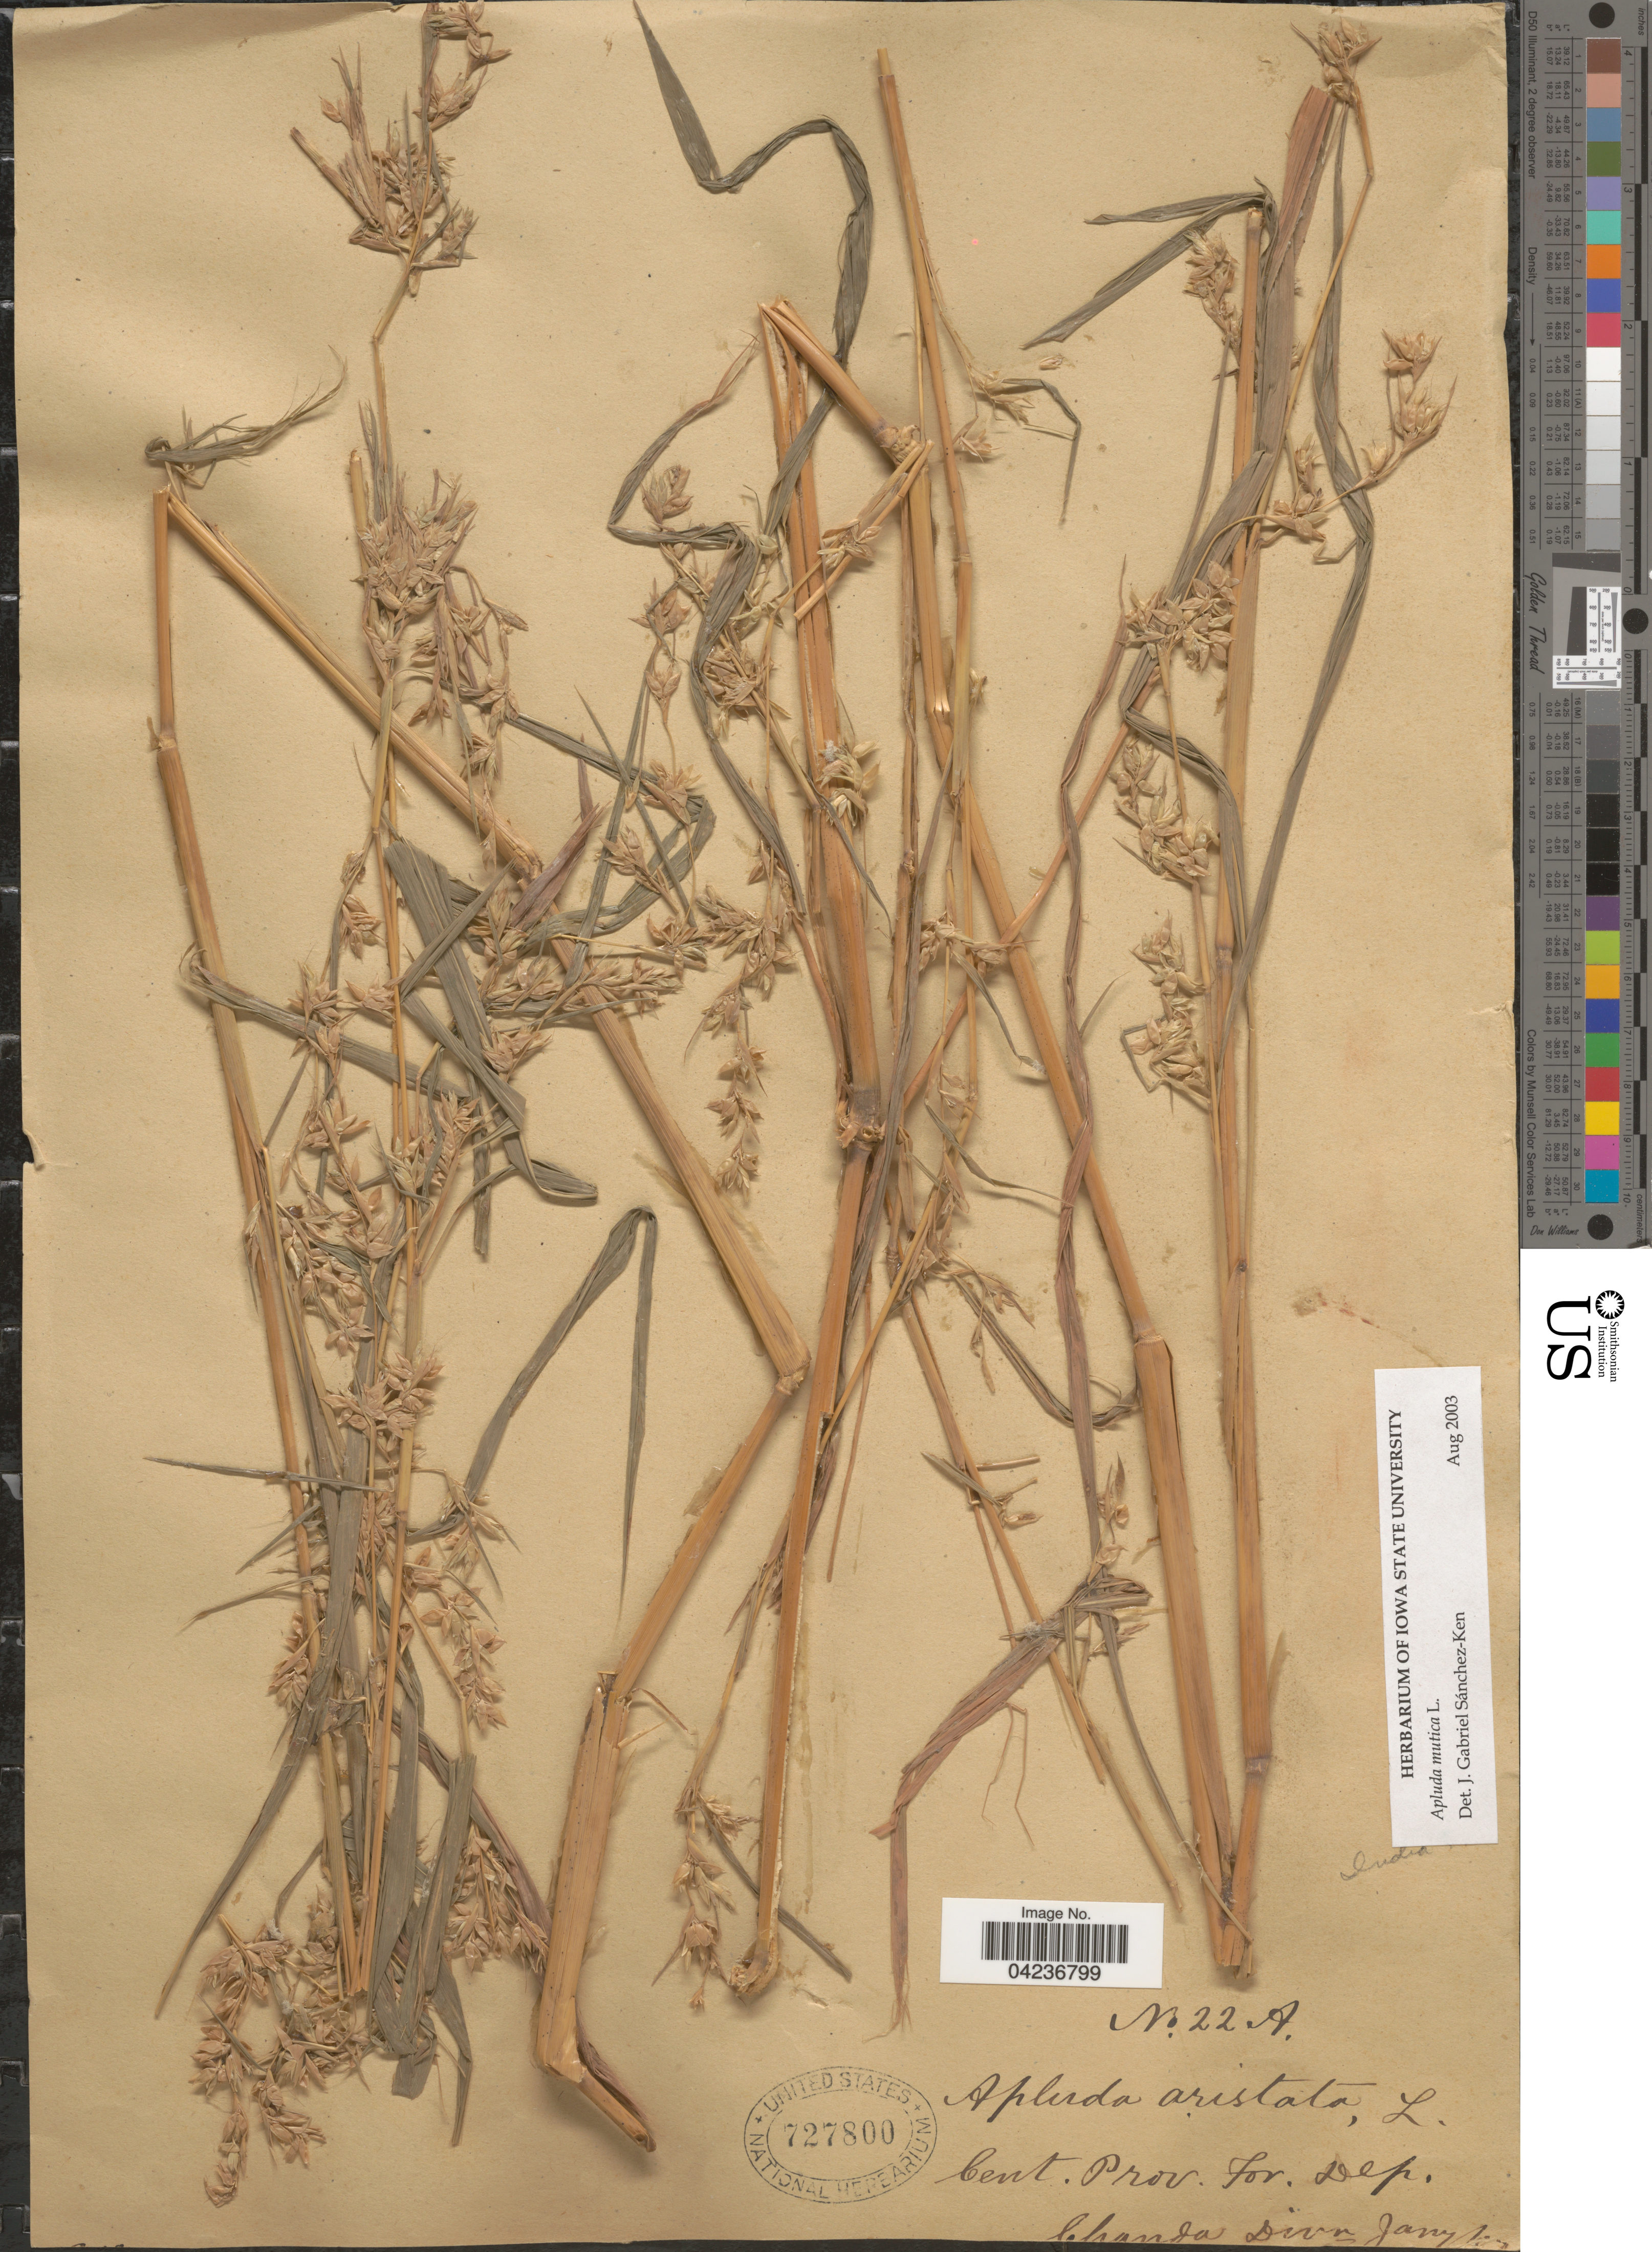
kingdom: Plantae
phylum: Tracheophyta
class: Liliopsida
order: Poales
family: Poaceae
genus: Apluda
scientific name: Apluda mutica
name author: L.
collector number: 22A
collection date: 1880-01-07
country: India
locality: Cent. Prov. For. Dep. Chanda Divn.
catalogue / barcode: US 727800